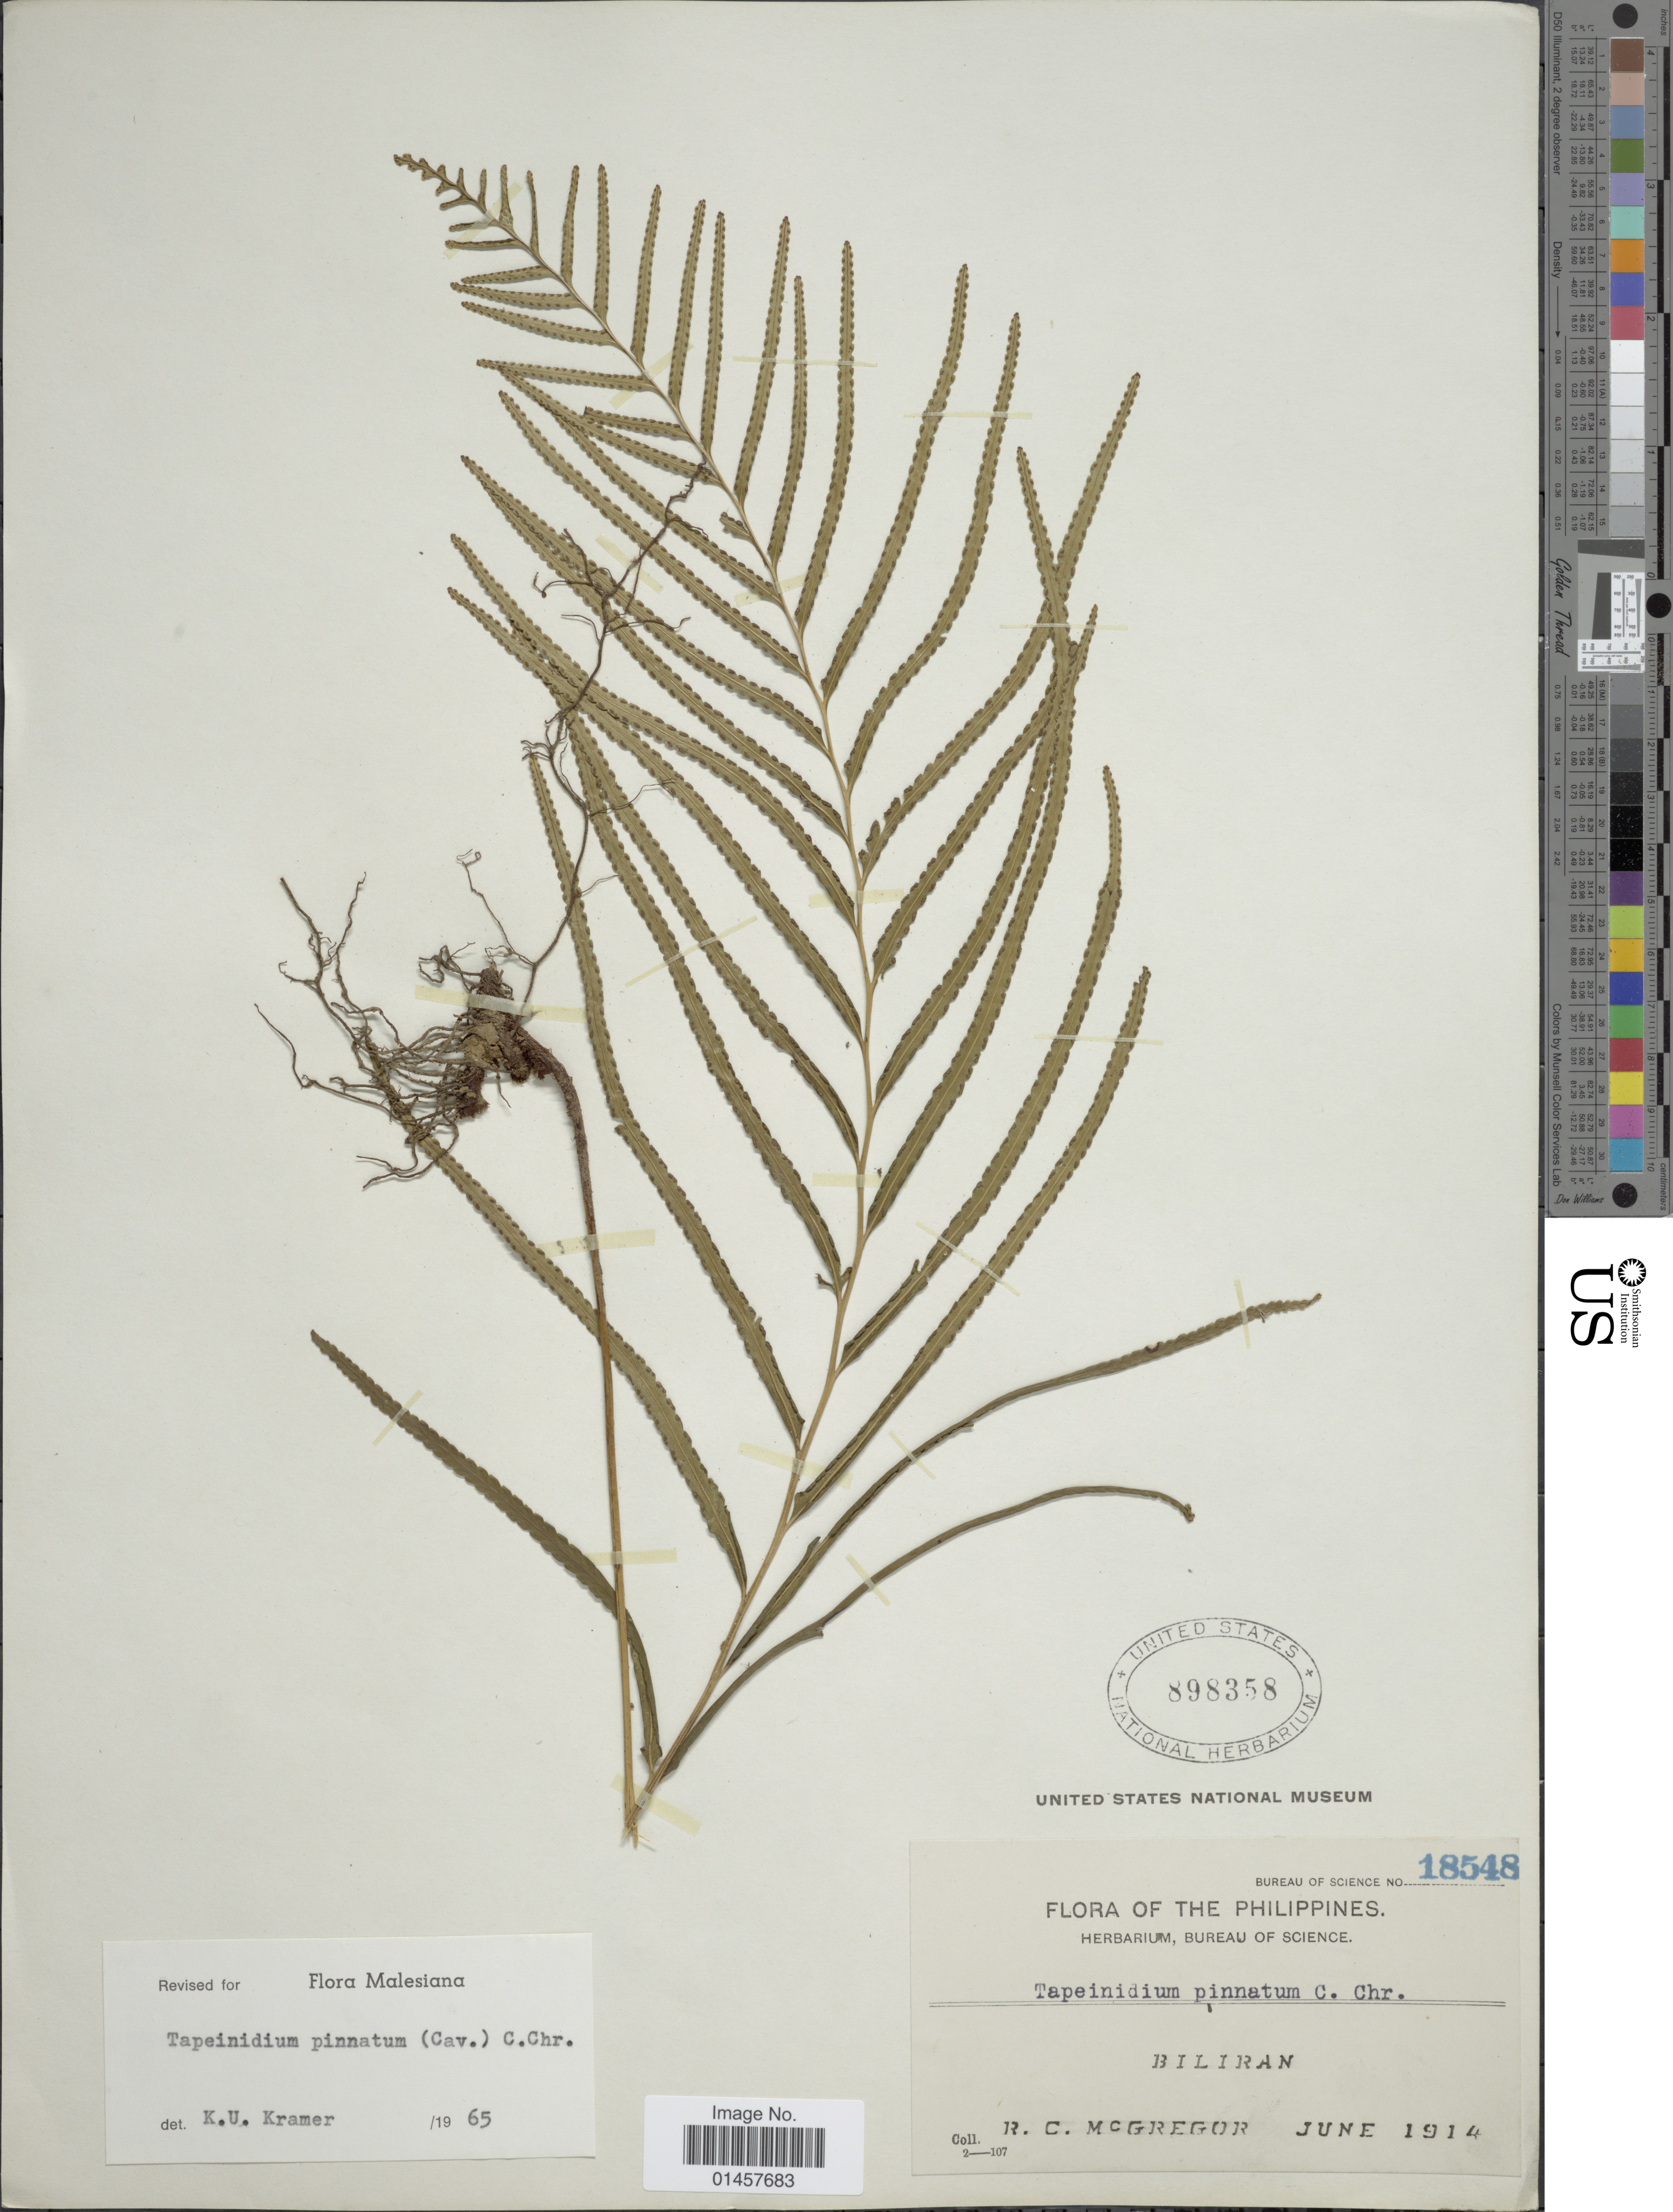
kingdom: Plantae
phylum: Tracheophyta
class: Polypodiopsida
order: Polypodiales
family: Lindsaeaceae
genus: Tapeinidium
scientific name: Tapeinidium pinnatum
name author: (Cav.) C. Chr.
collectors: R. C. McGregor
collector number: Bureau of Science 18548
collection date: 1914-06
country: Philippines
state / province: Eastern Visayas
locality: Biliran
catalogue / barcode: US 898358